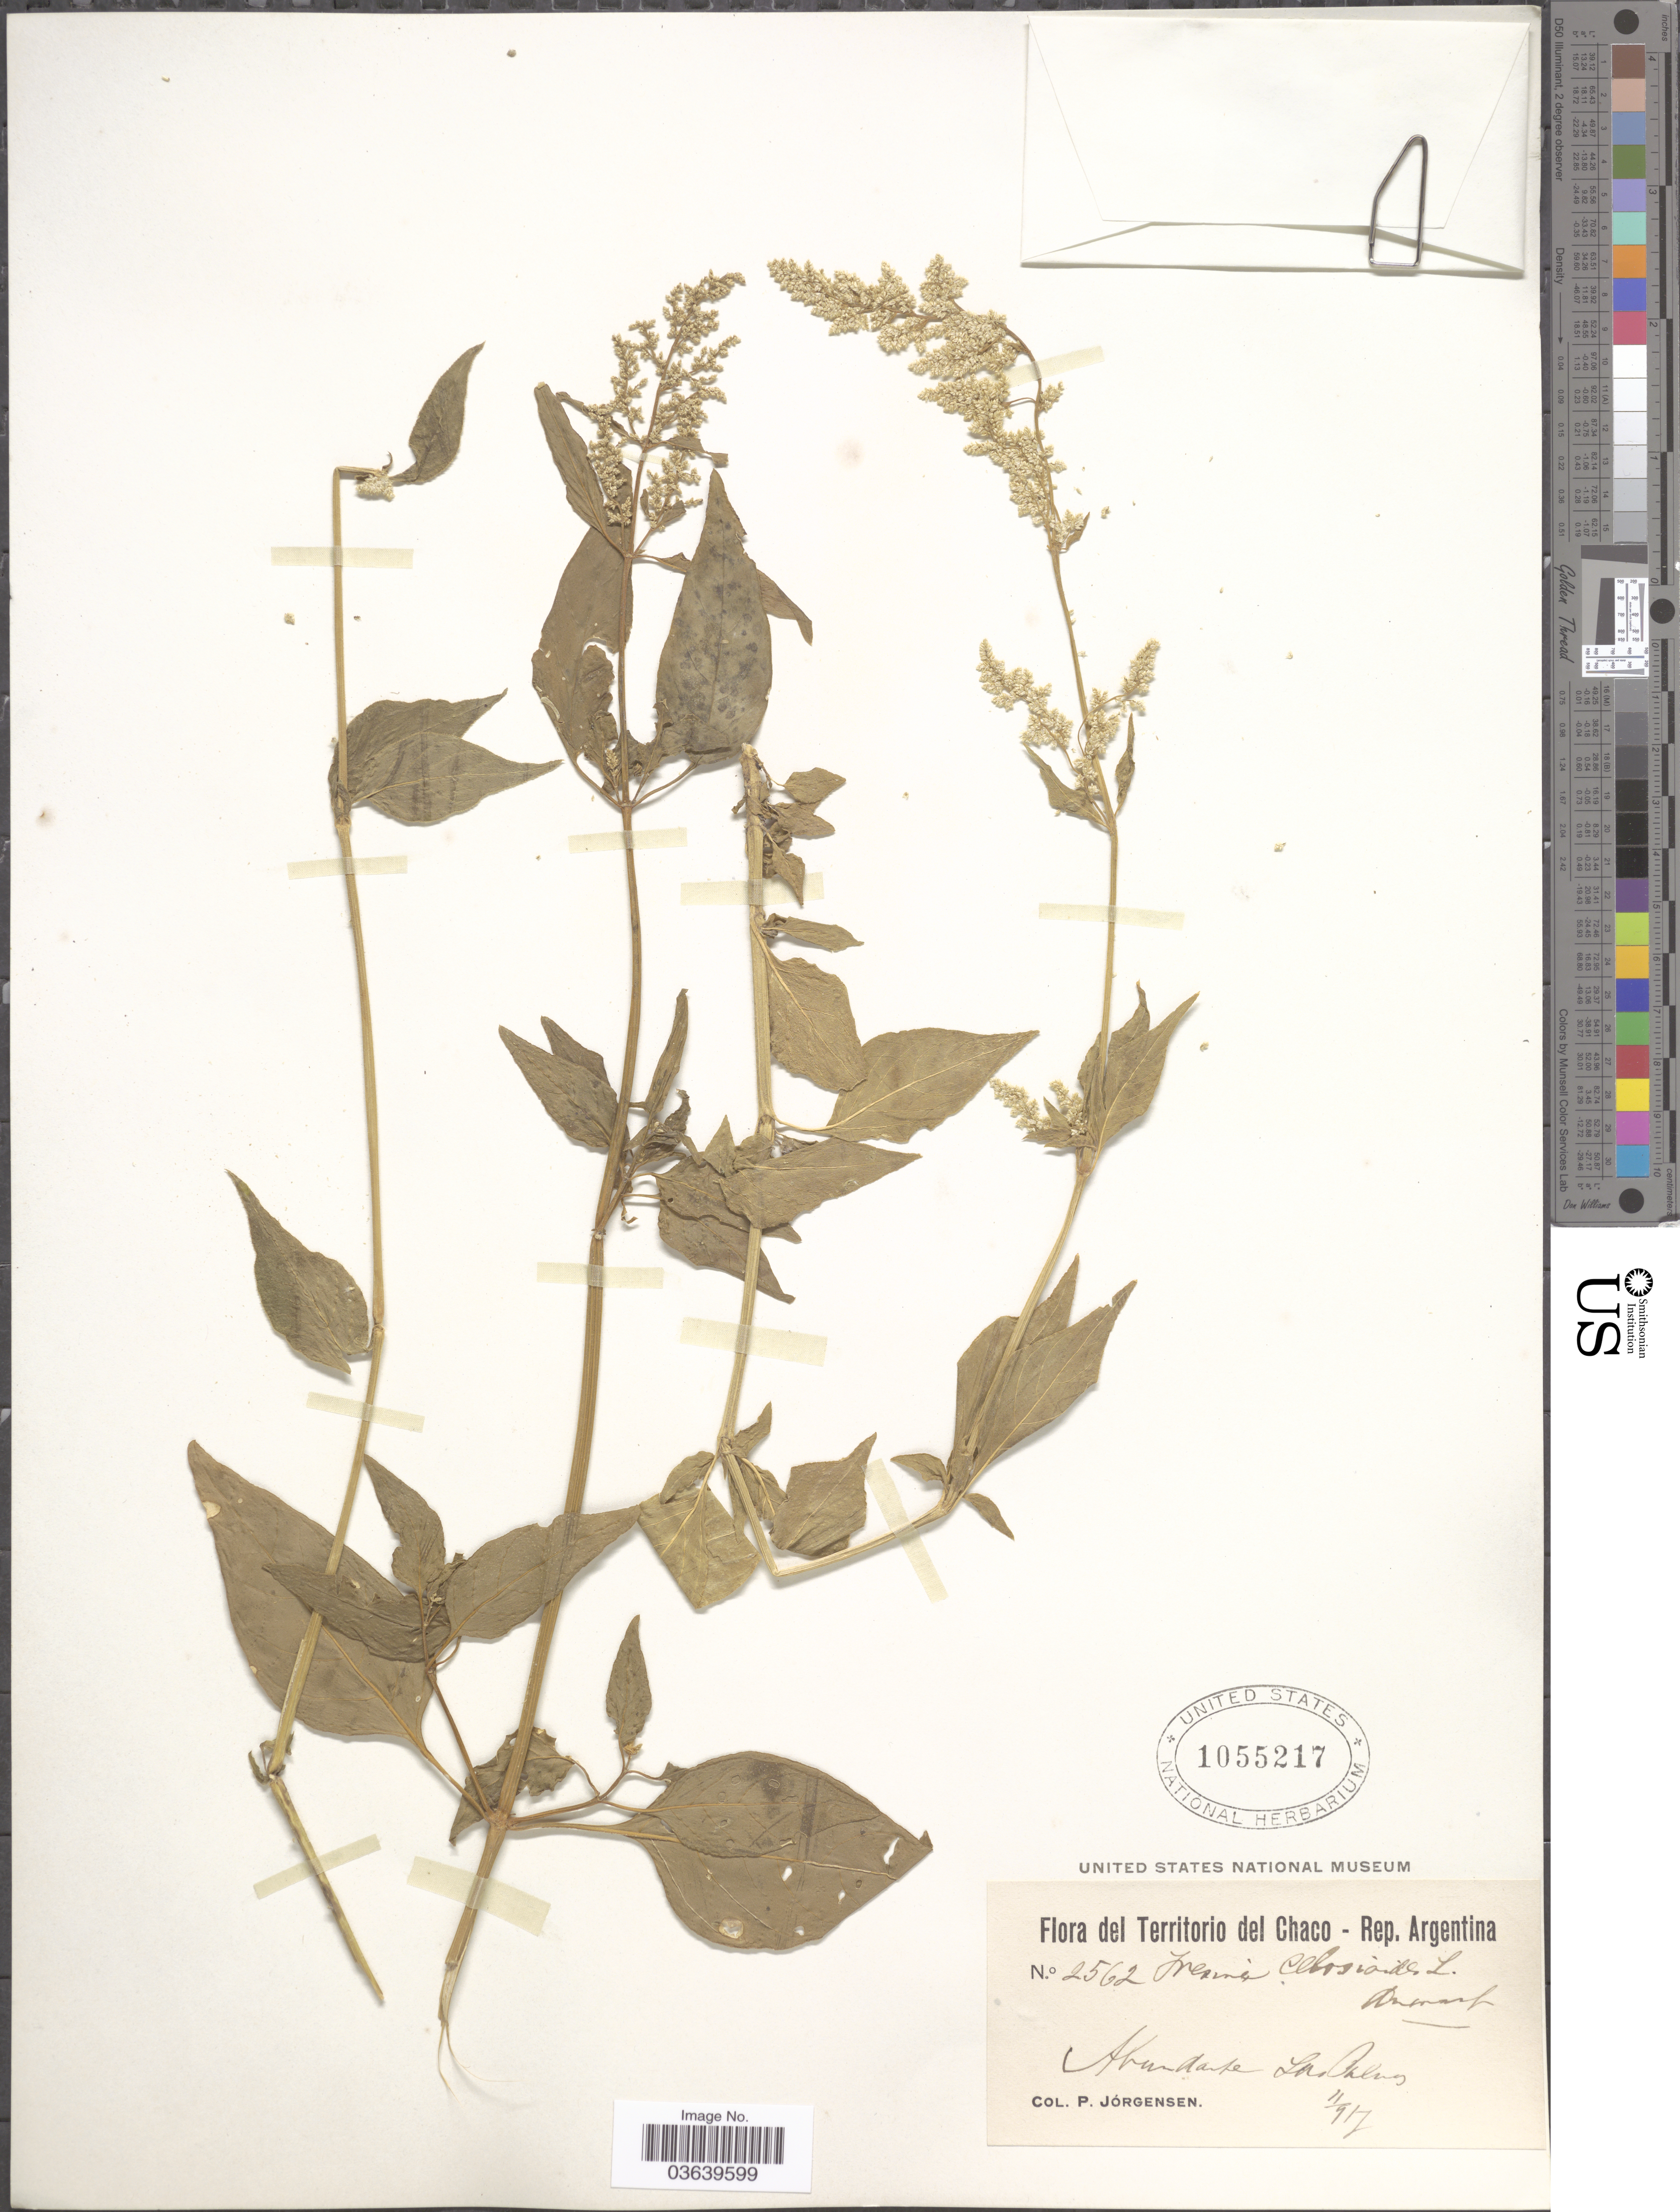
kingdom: Plantae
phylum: Tracheophyta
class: Magnoliopsida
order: Caryophyllales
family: Amaranthaceae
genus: Iresine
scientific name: Iresine diffusa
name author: Humb. & Bonpl. ex Willd.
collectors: P. Jörgensen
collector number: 2562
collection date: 1917-11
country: Argentina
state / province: Chaco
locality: Abundante Las Palmas.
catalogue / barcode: US 1055217